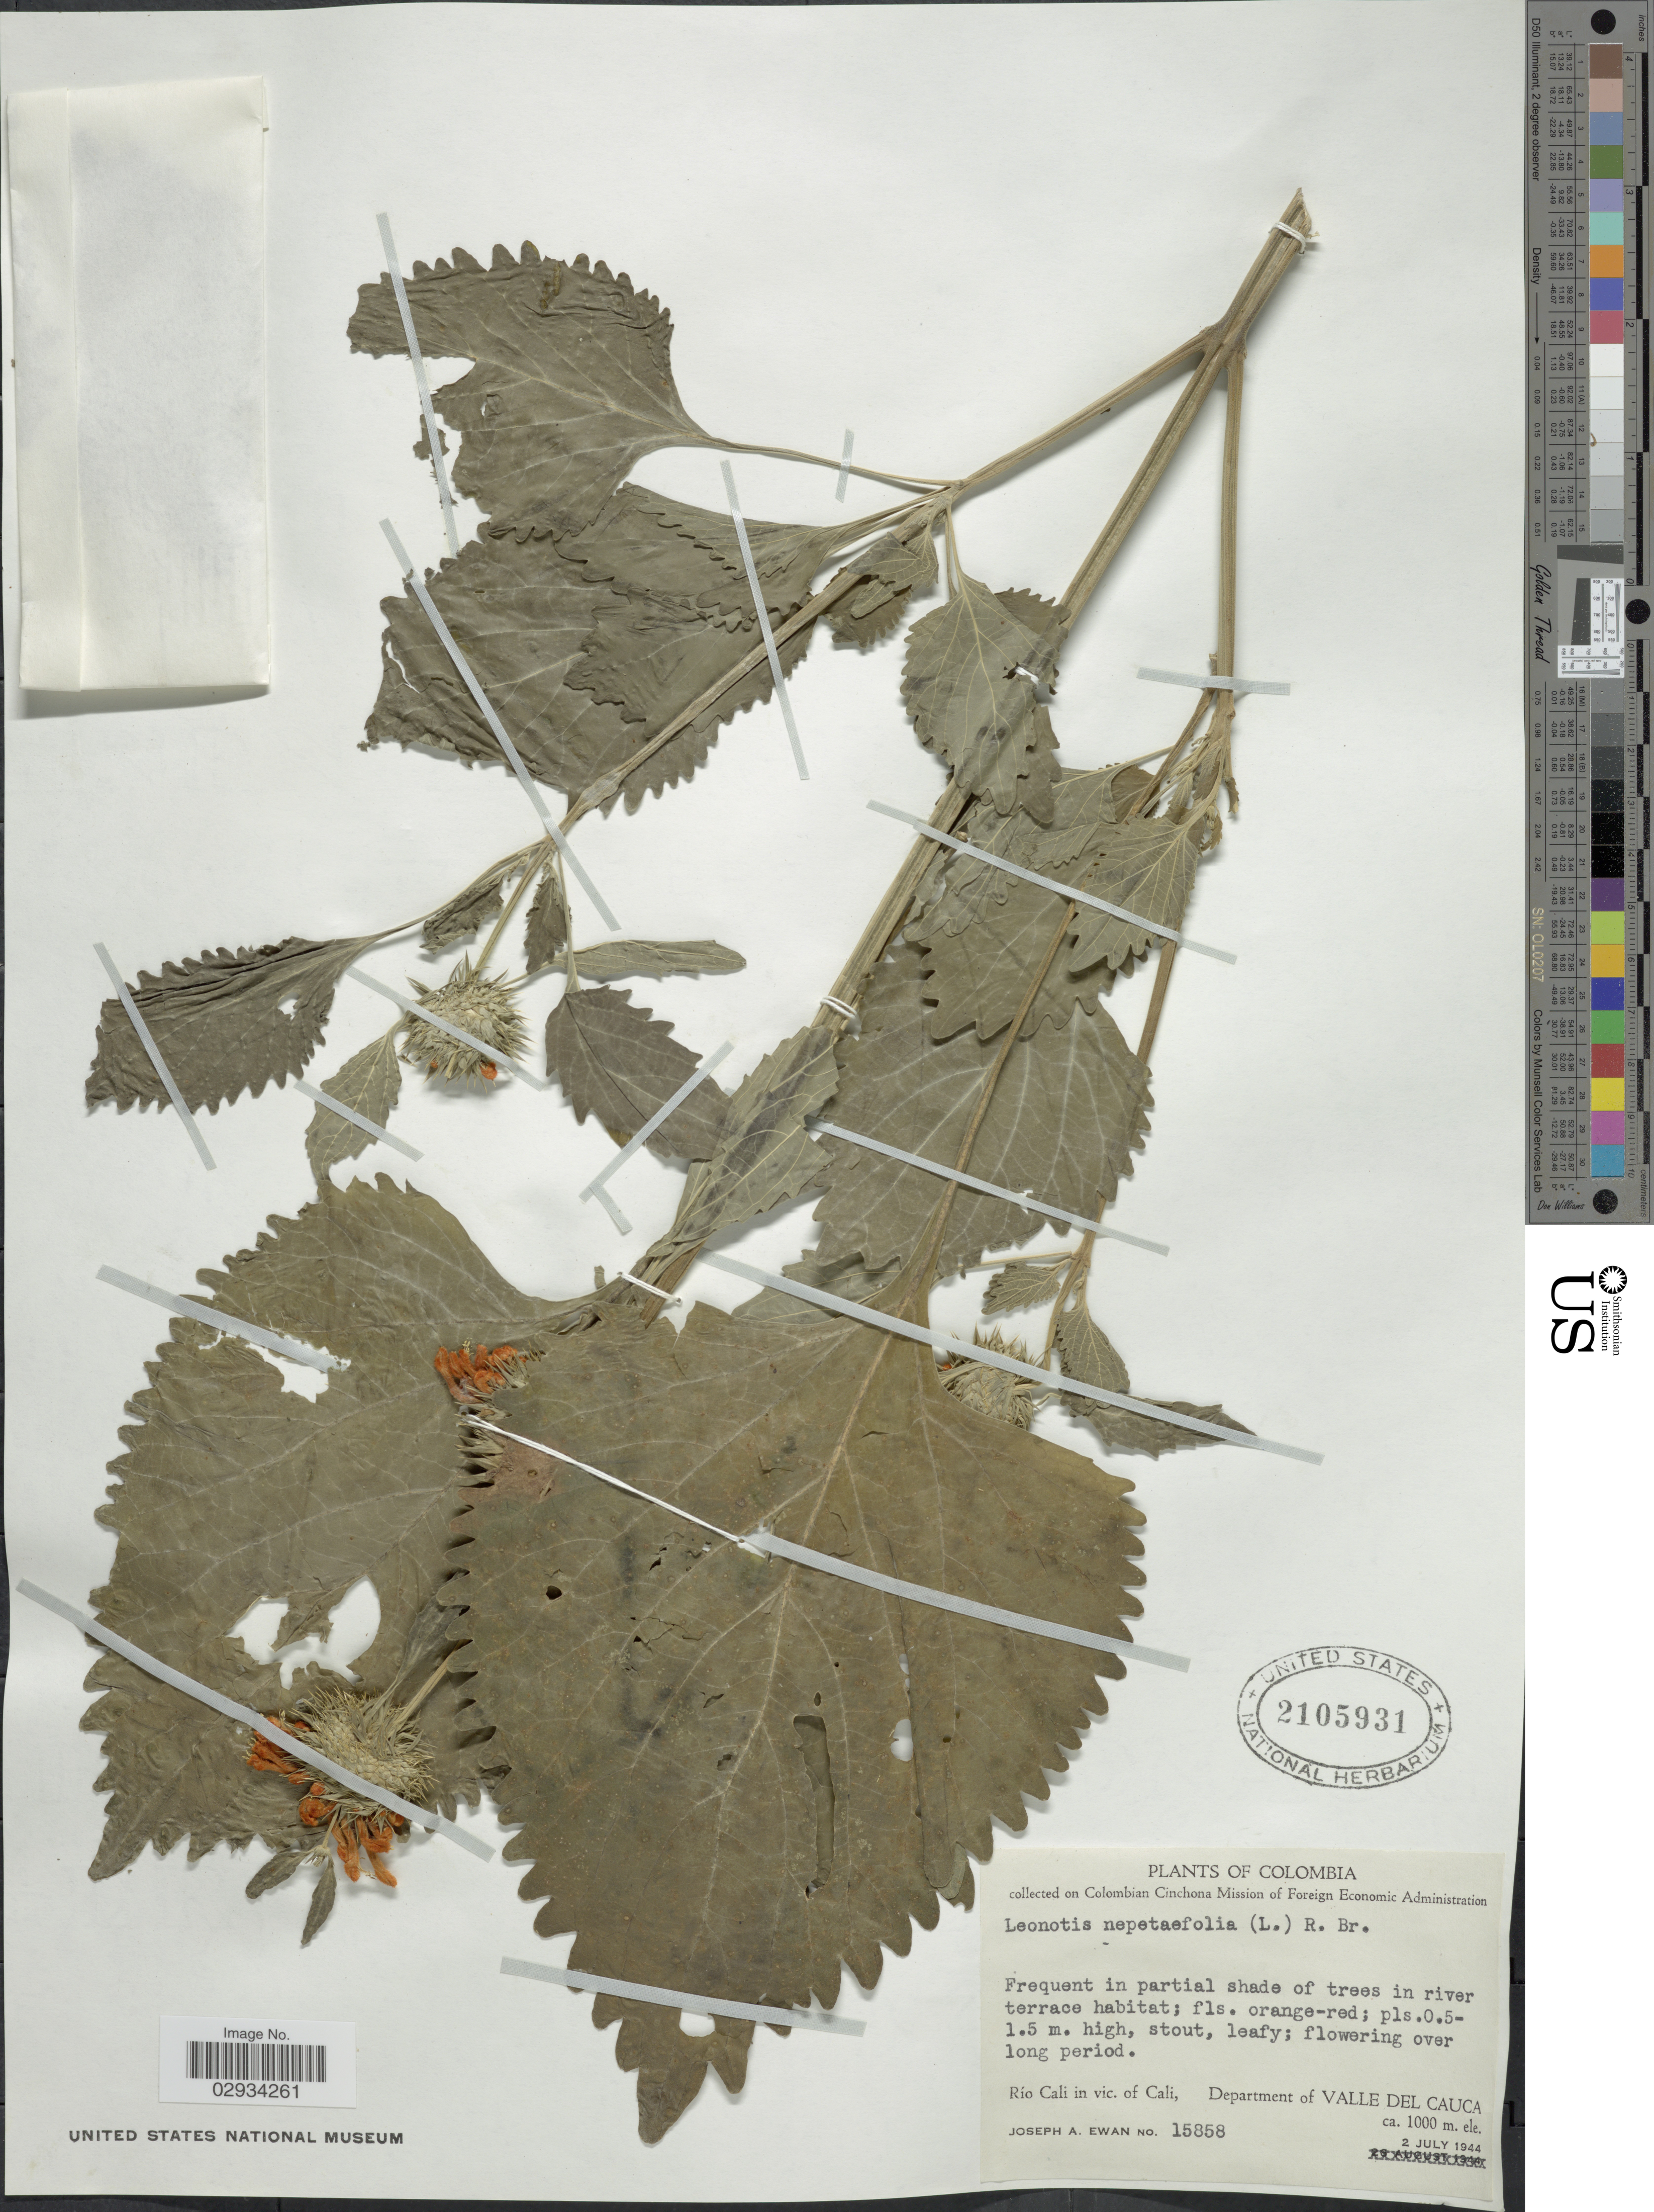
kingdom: Plantae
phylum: Tracheophyta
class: Magnoliopsida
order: Lamiales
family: Lamiaceae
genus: Leonotis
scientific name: Leonotis nepetifolia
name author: (L.) R. Br.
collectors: J. A. Ewan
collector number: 15858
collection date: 1944-07-02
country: Colombia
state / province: Valle del Cauca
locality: Río Cali in vic. of Cali, Department of Valle del Cauca.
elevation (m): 1000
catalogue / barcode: US 2105931